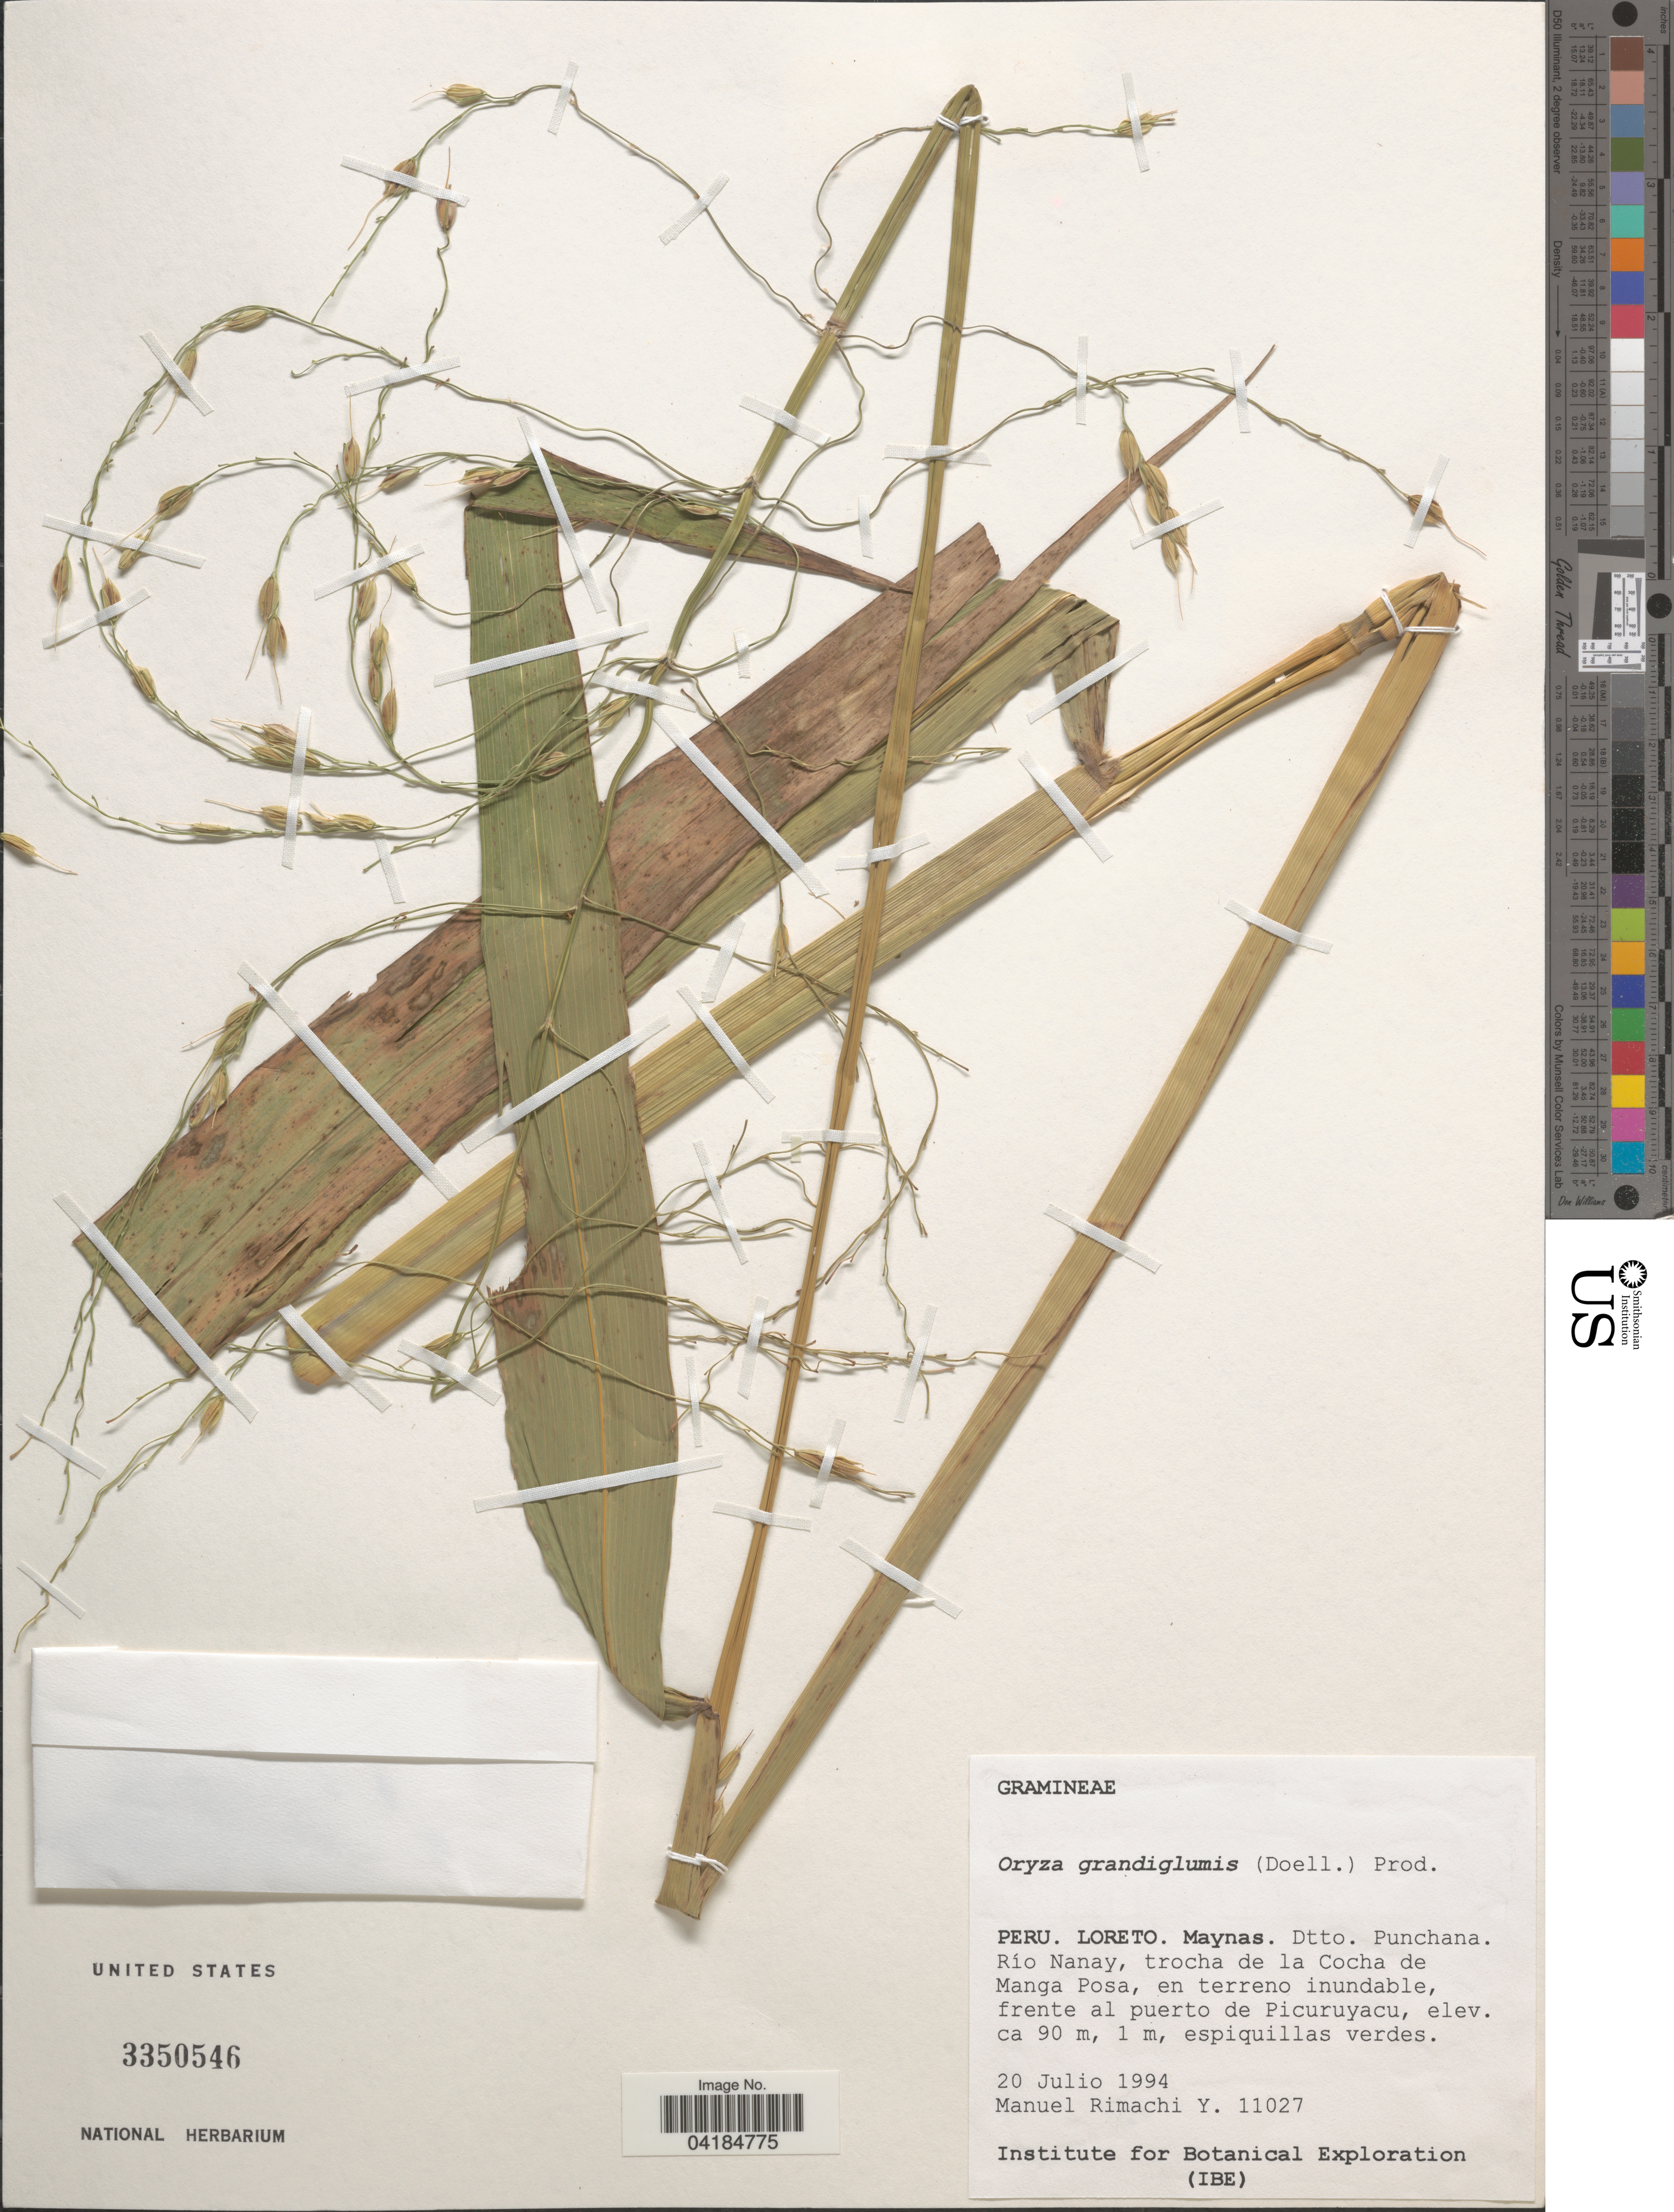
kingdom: Plantae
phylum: Tracheophyta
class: Liliopsida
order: Poales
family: Poaceae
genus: Oryza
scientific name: Oryza grandiglumis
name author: (Döll) Prod.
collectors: M. Rimachi Y.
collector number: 11027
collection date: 1994-07-20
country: Peru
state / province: Loreto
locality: Maynas. Dtto. Punchana. Río Nanay, trocha de la Cocha de Manga Posa, en terreno inundable, frente al puerto de Picuruyacu.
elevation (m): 90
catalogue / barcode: US 3350546